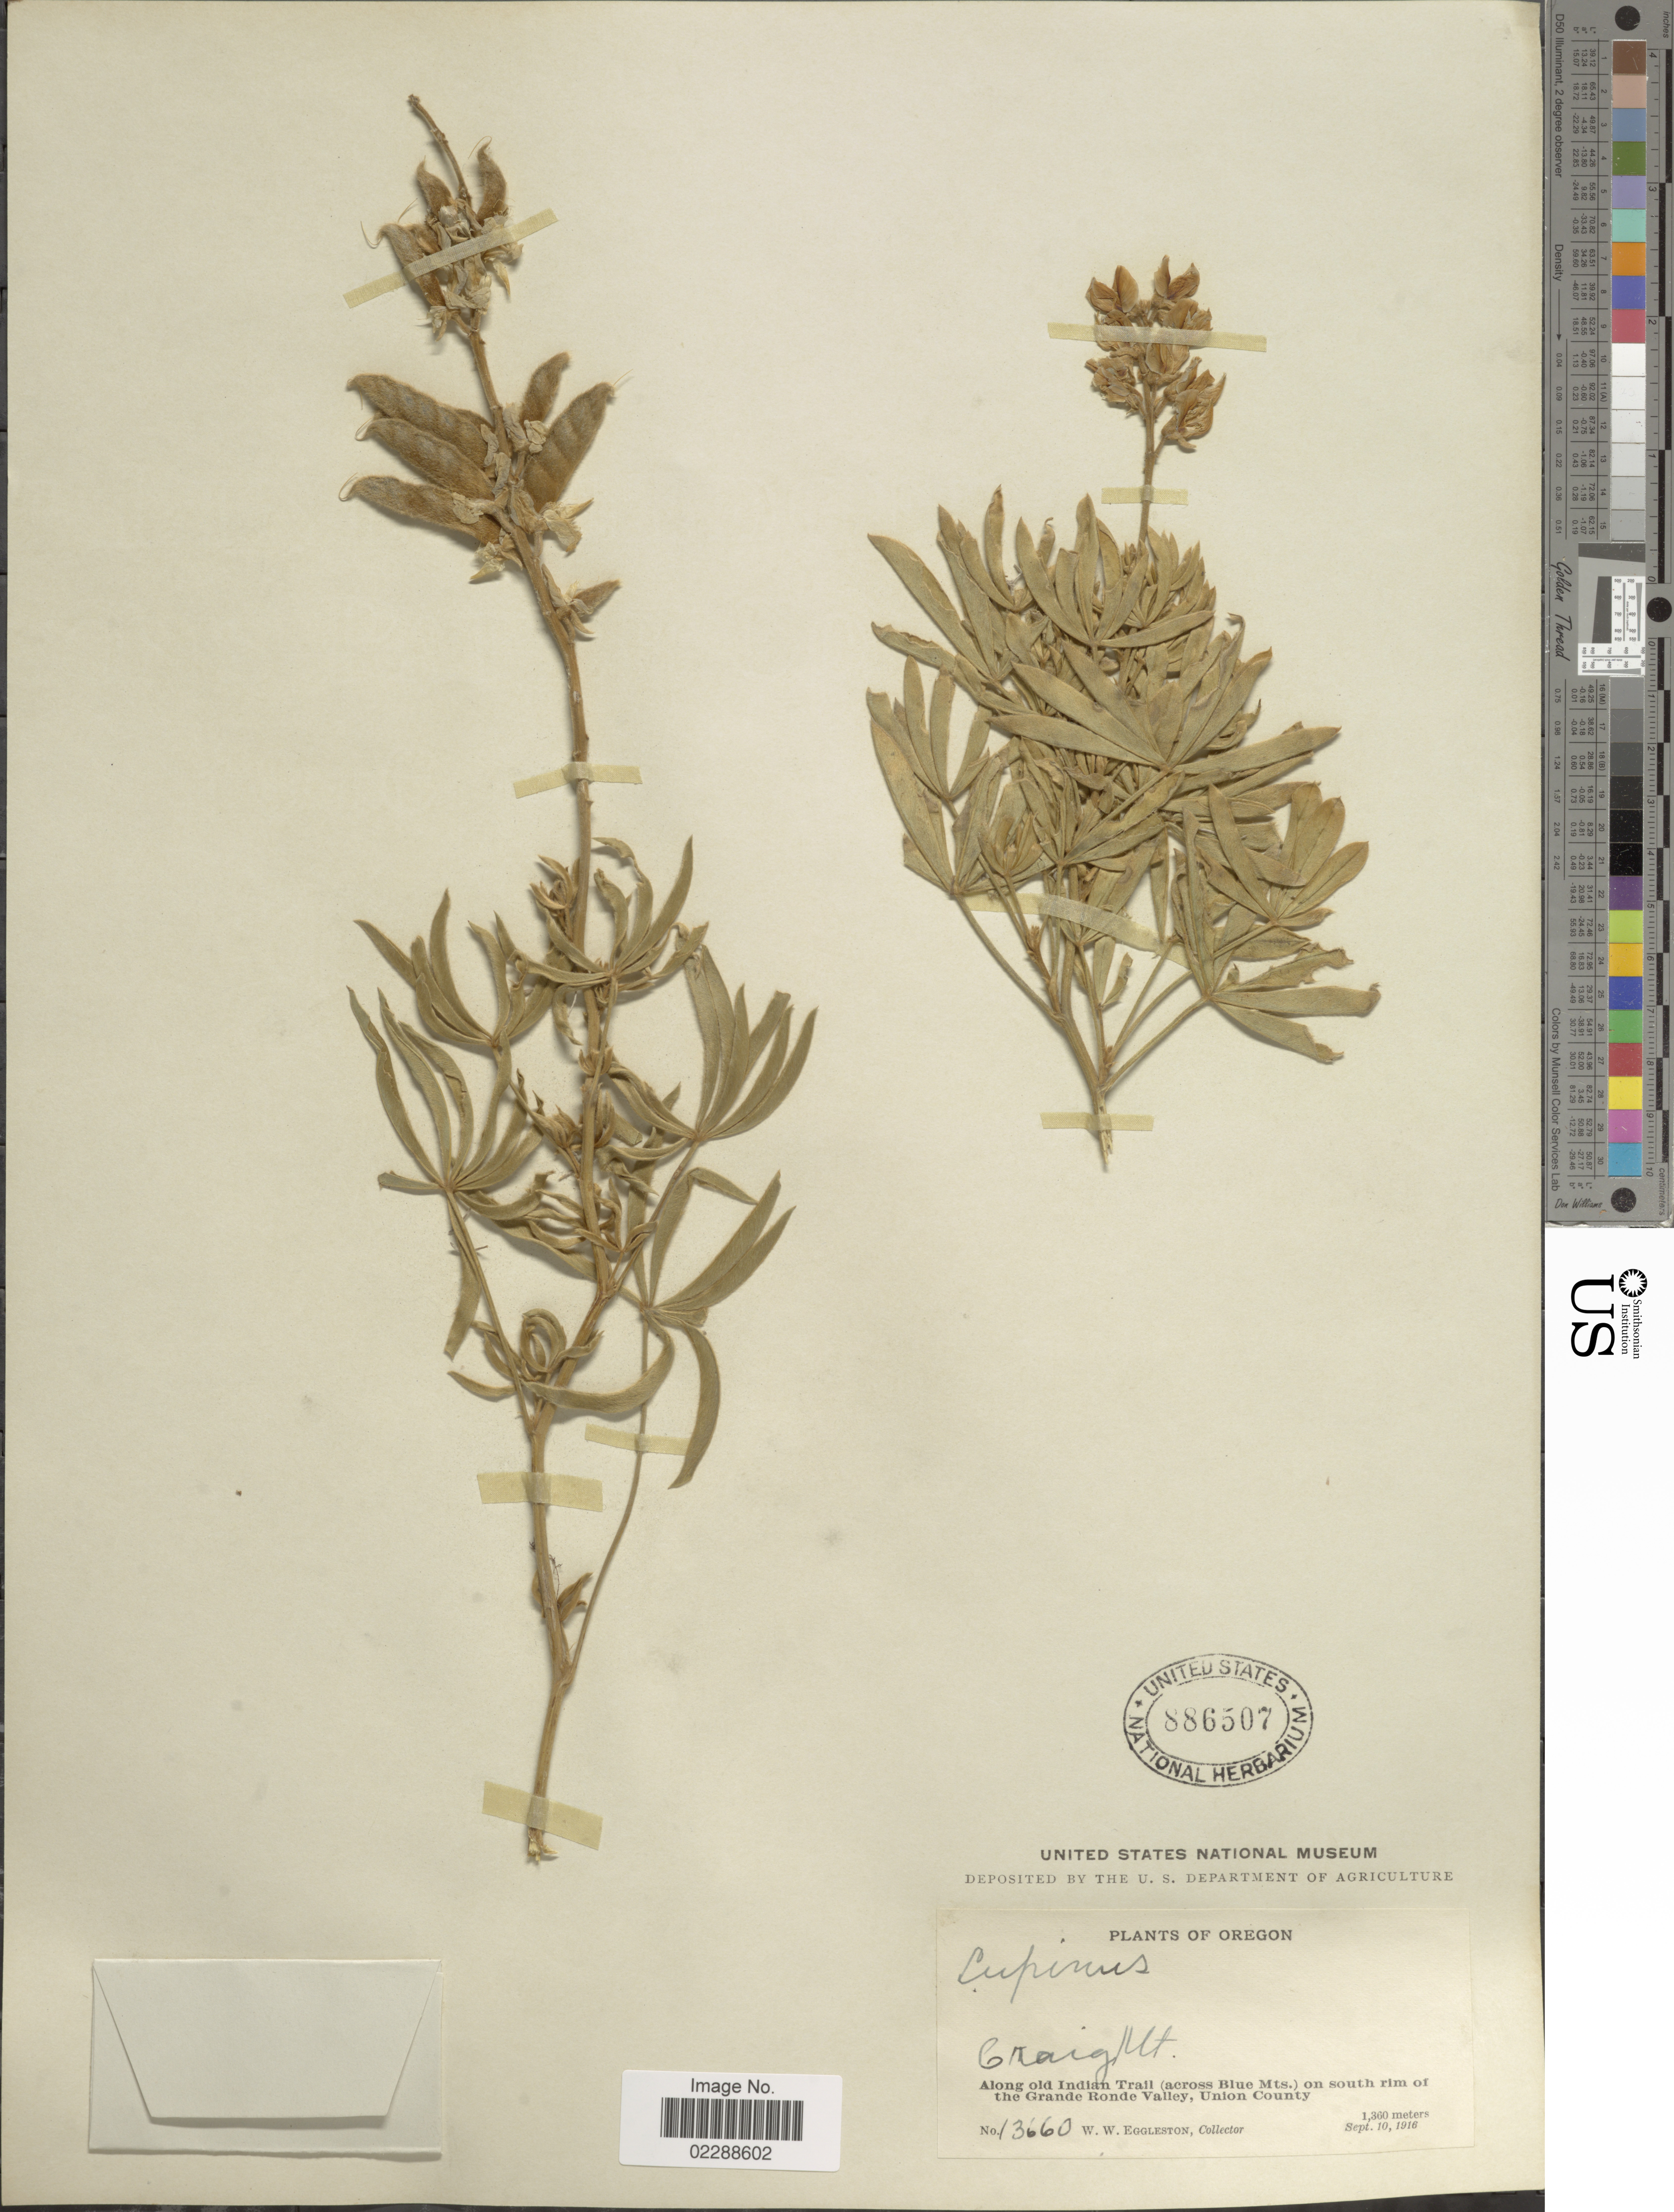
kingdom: Plantae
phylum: Tracheophyta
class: Magnoliopsida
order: Fabales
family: Fabaceae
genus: Lupinus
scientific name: Lupinus sp.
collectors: W. W. Eggleston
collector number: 13660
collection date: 1916-09-10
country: United States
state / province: Oregon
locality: Craig Mt., Along Old Indian Trail, (across Blue Mts.) on south rim of the Grande Ronde Valley, Union County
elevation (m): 1360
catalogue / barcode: US 886507